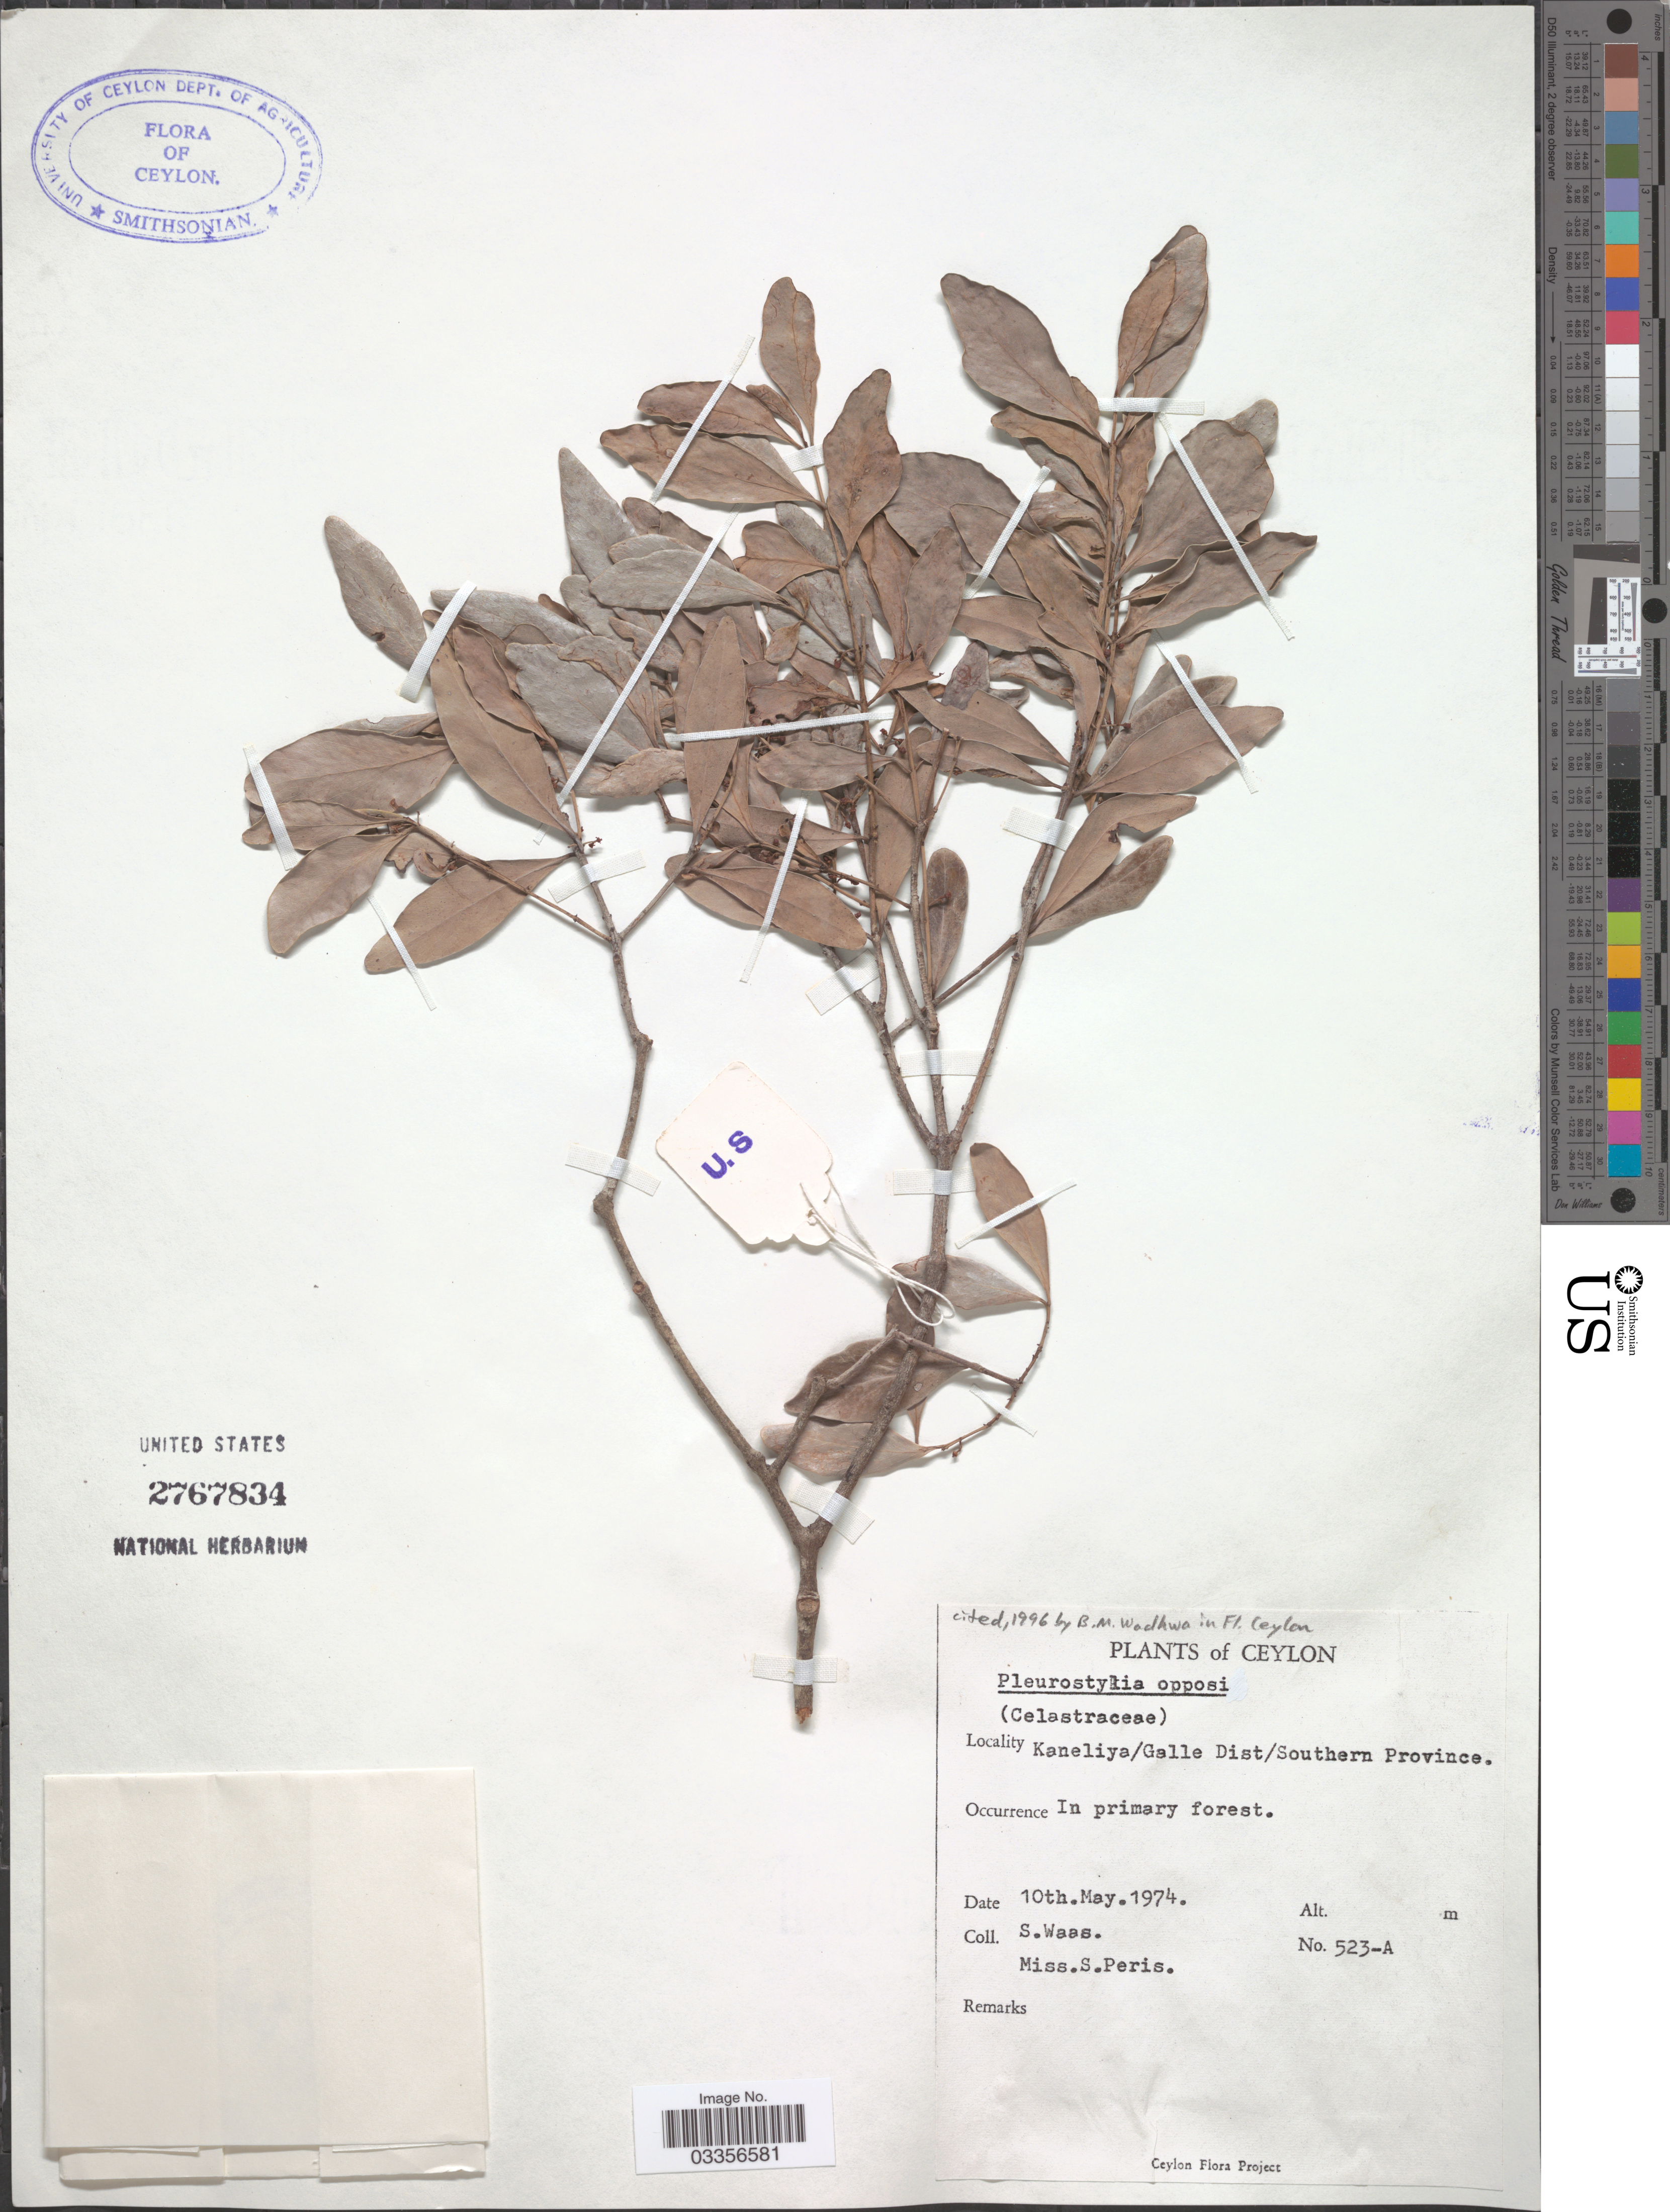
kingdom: Plantae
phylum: Tracheophyta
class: Magnoliopsida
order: Celastrales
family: Celastraceae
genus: Pleurostylia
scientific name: Pleurostylia opposita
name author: (Wall.) Alston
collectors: S. Waas & S. Peris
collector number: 523-A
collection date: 1974-05-10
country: Sri Lanka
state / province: Southern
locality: Ceylon, Kaneliya/Galle Dist.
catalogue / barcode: US 2767834